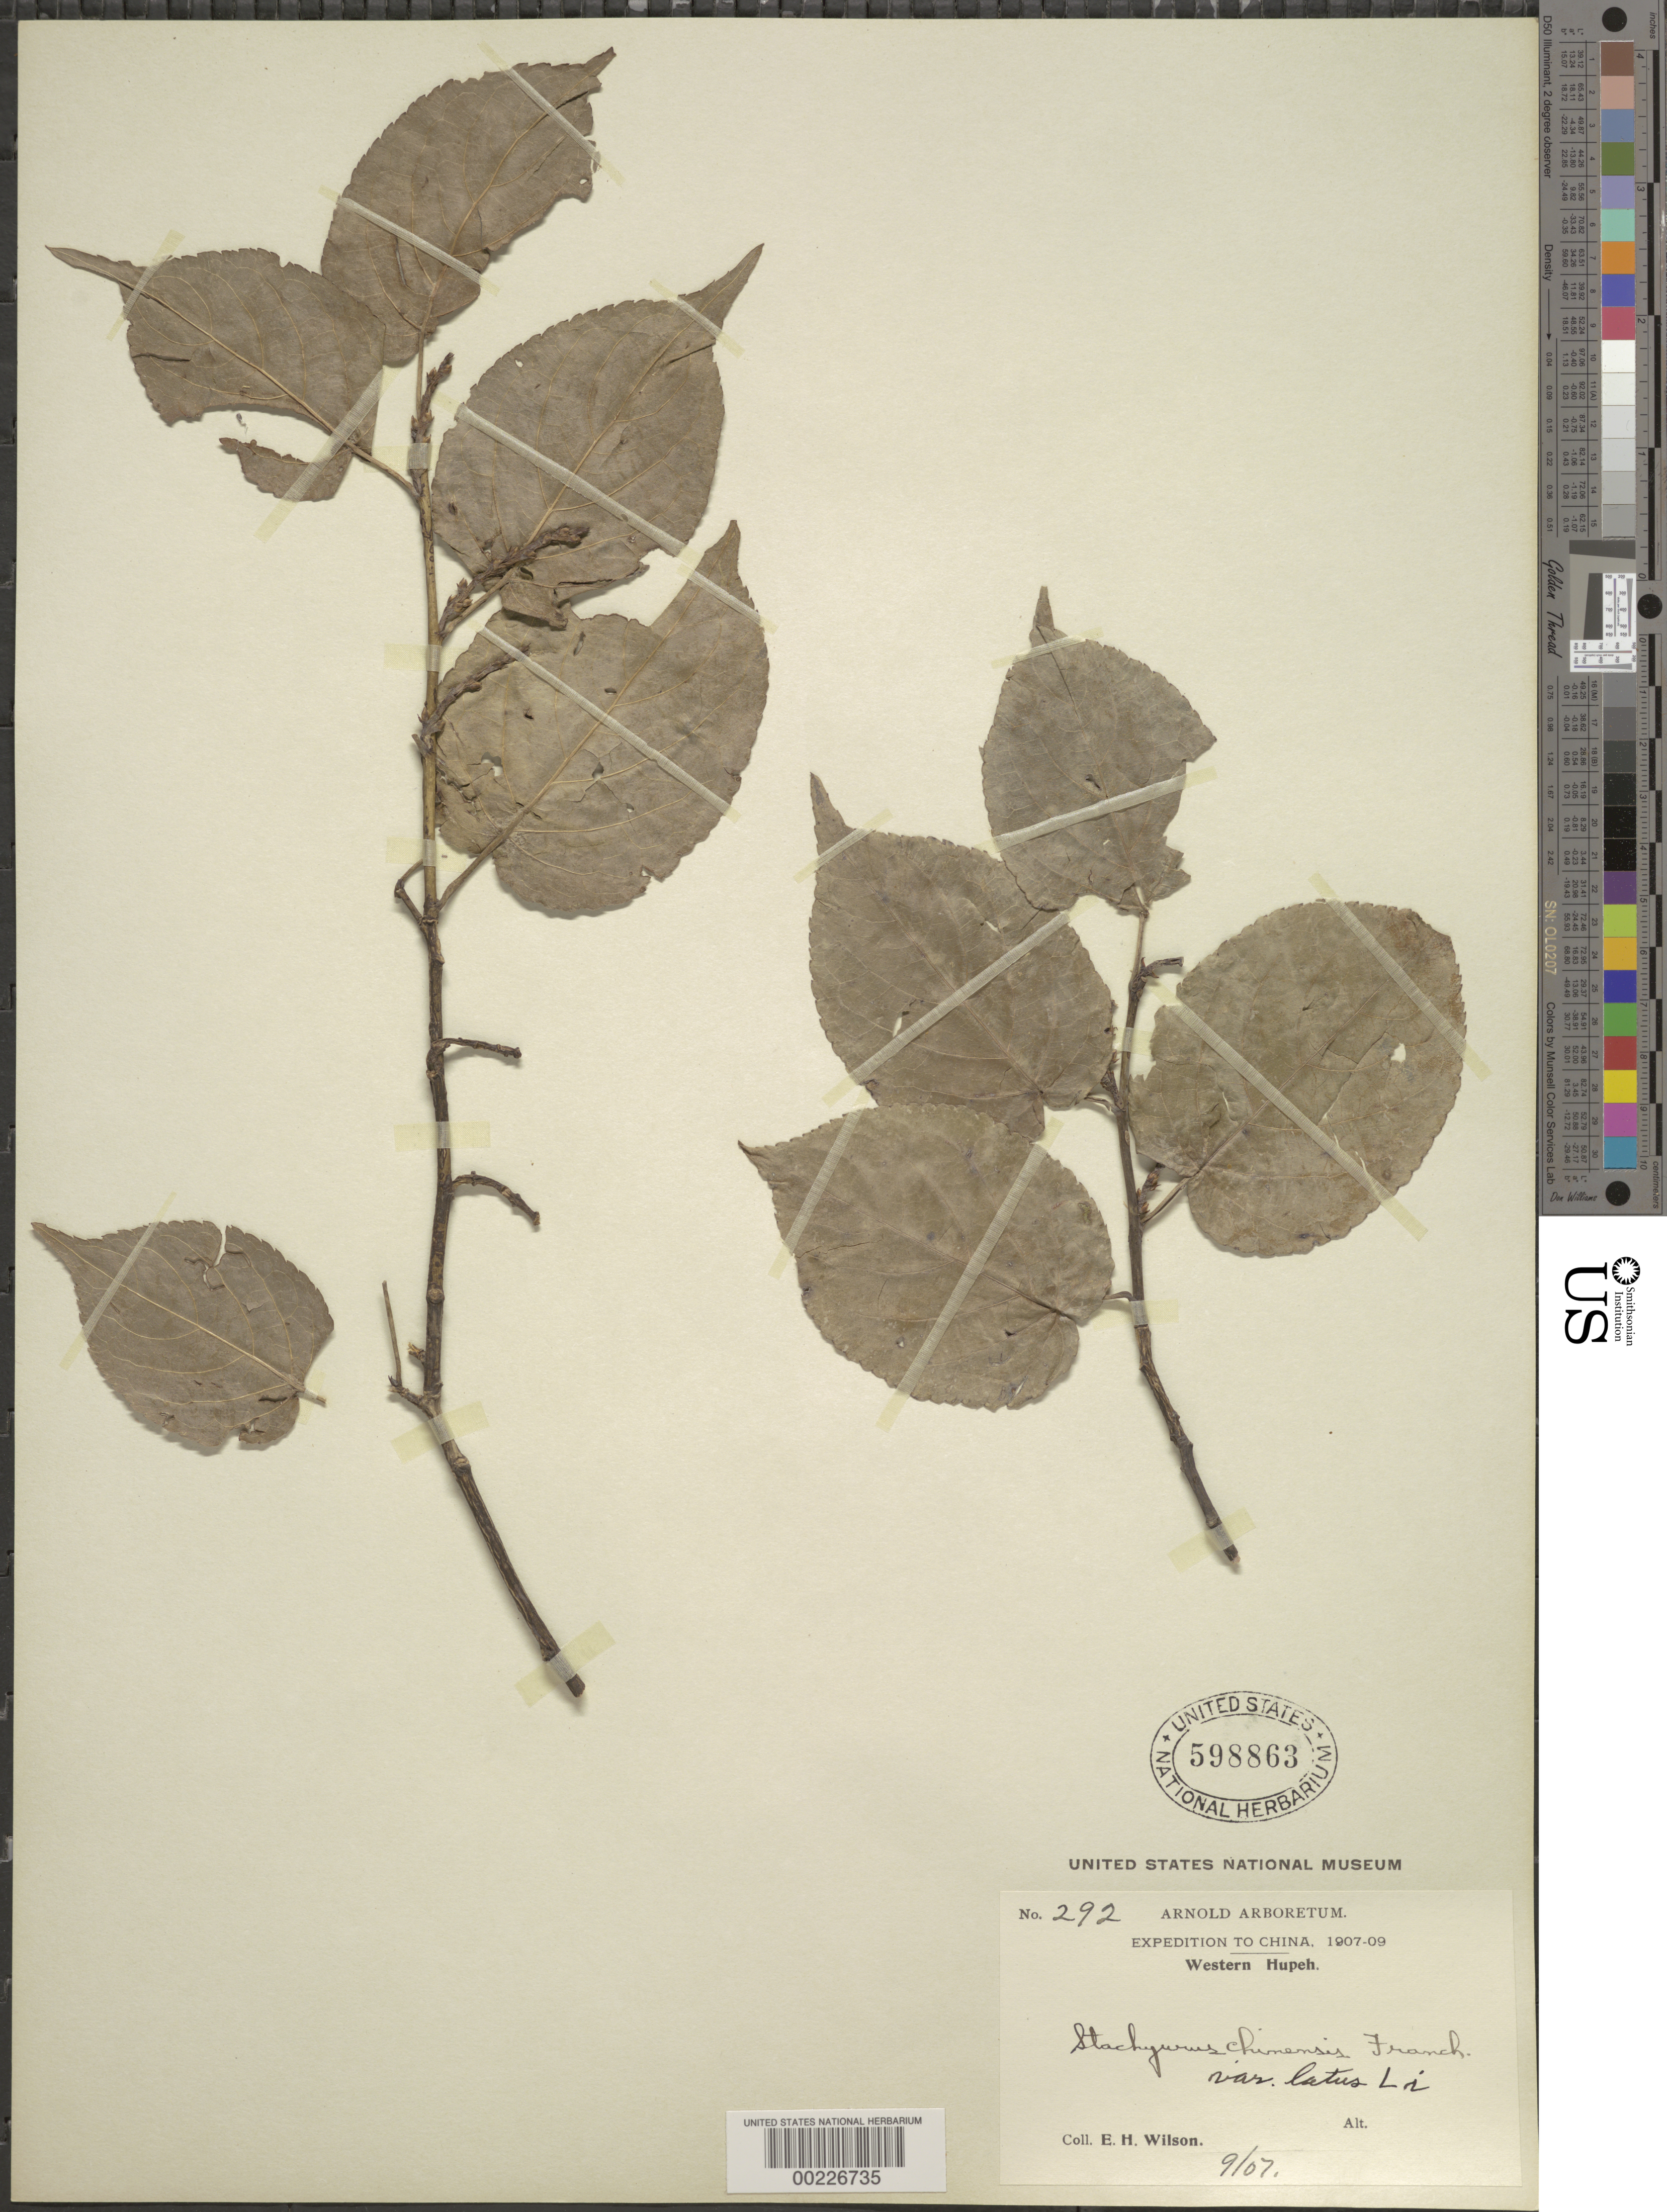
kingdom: Plantae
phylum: Tracheophyta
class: Magnoliopsida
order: Crossosomatales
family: Stachyuraceae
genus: Stachyurus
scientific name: Stachyurus chinensis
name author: Franch.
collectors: E. H. Wilson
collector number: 292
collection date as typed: Sep 1907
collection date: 1907-09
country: China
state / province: Hubei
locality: Western Hupeh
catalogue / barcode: US 598893